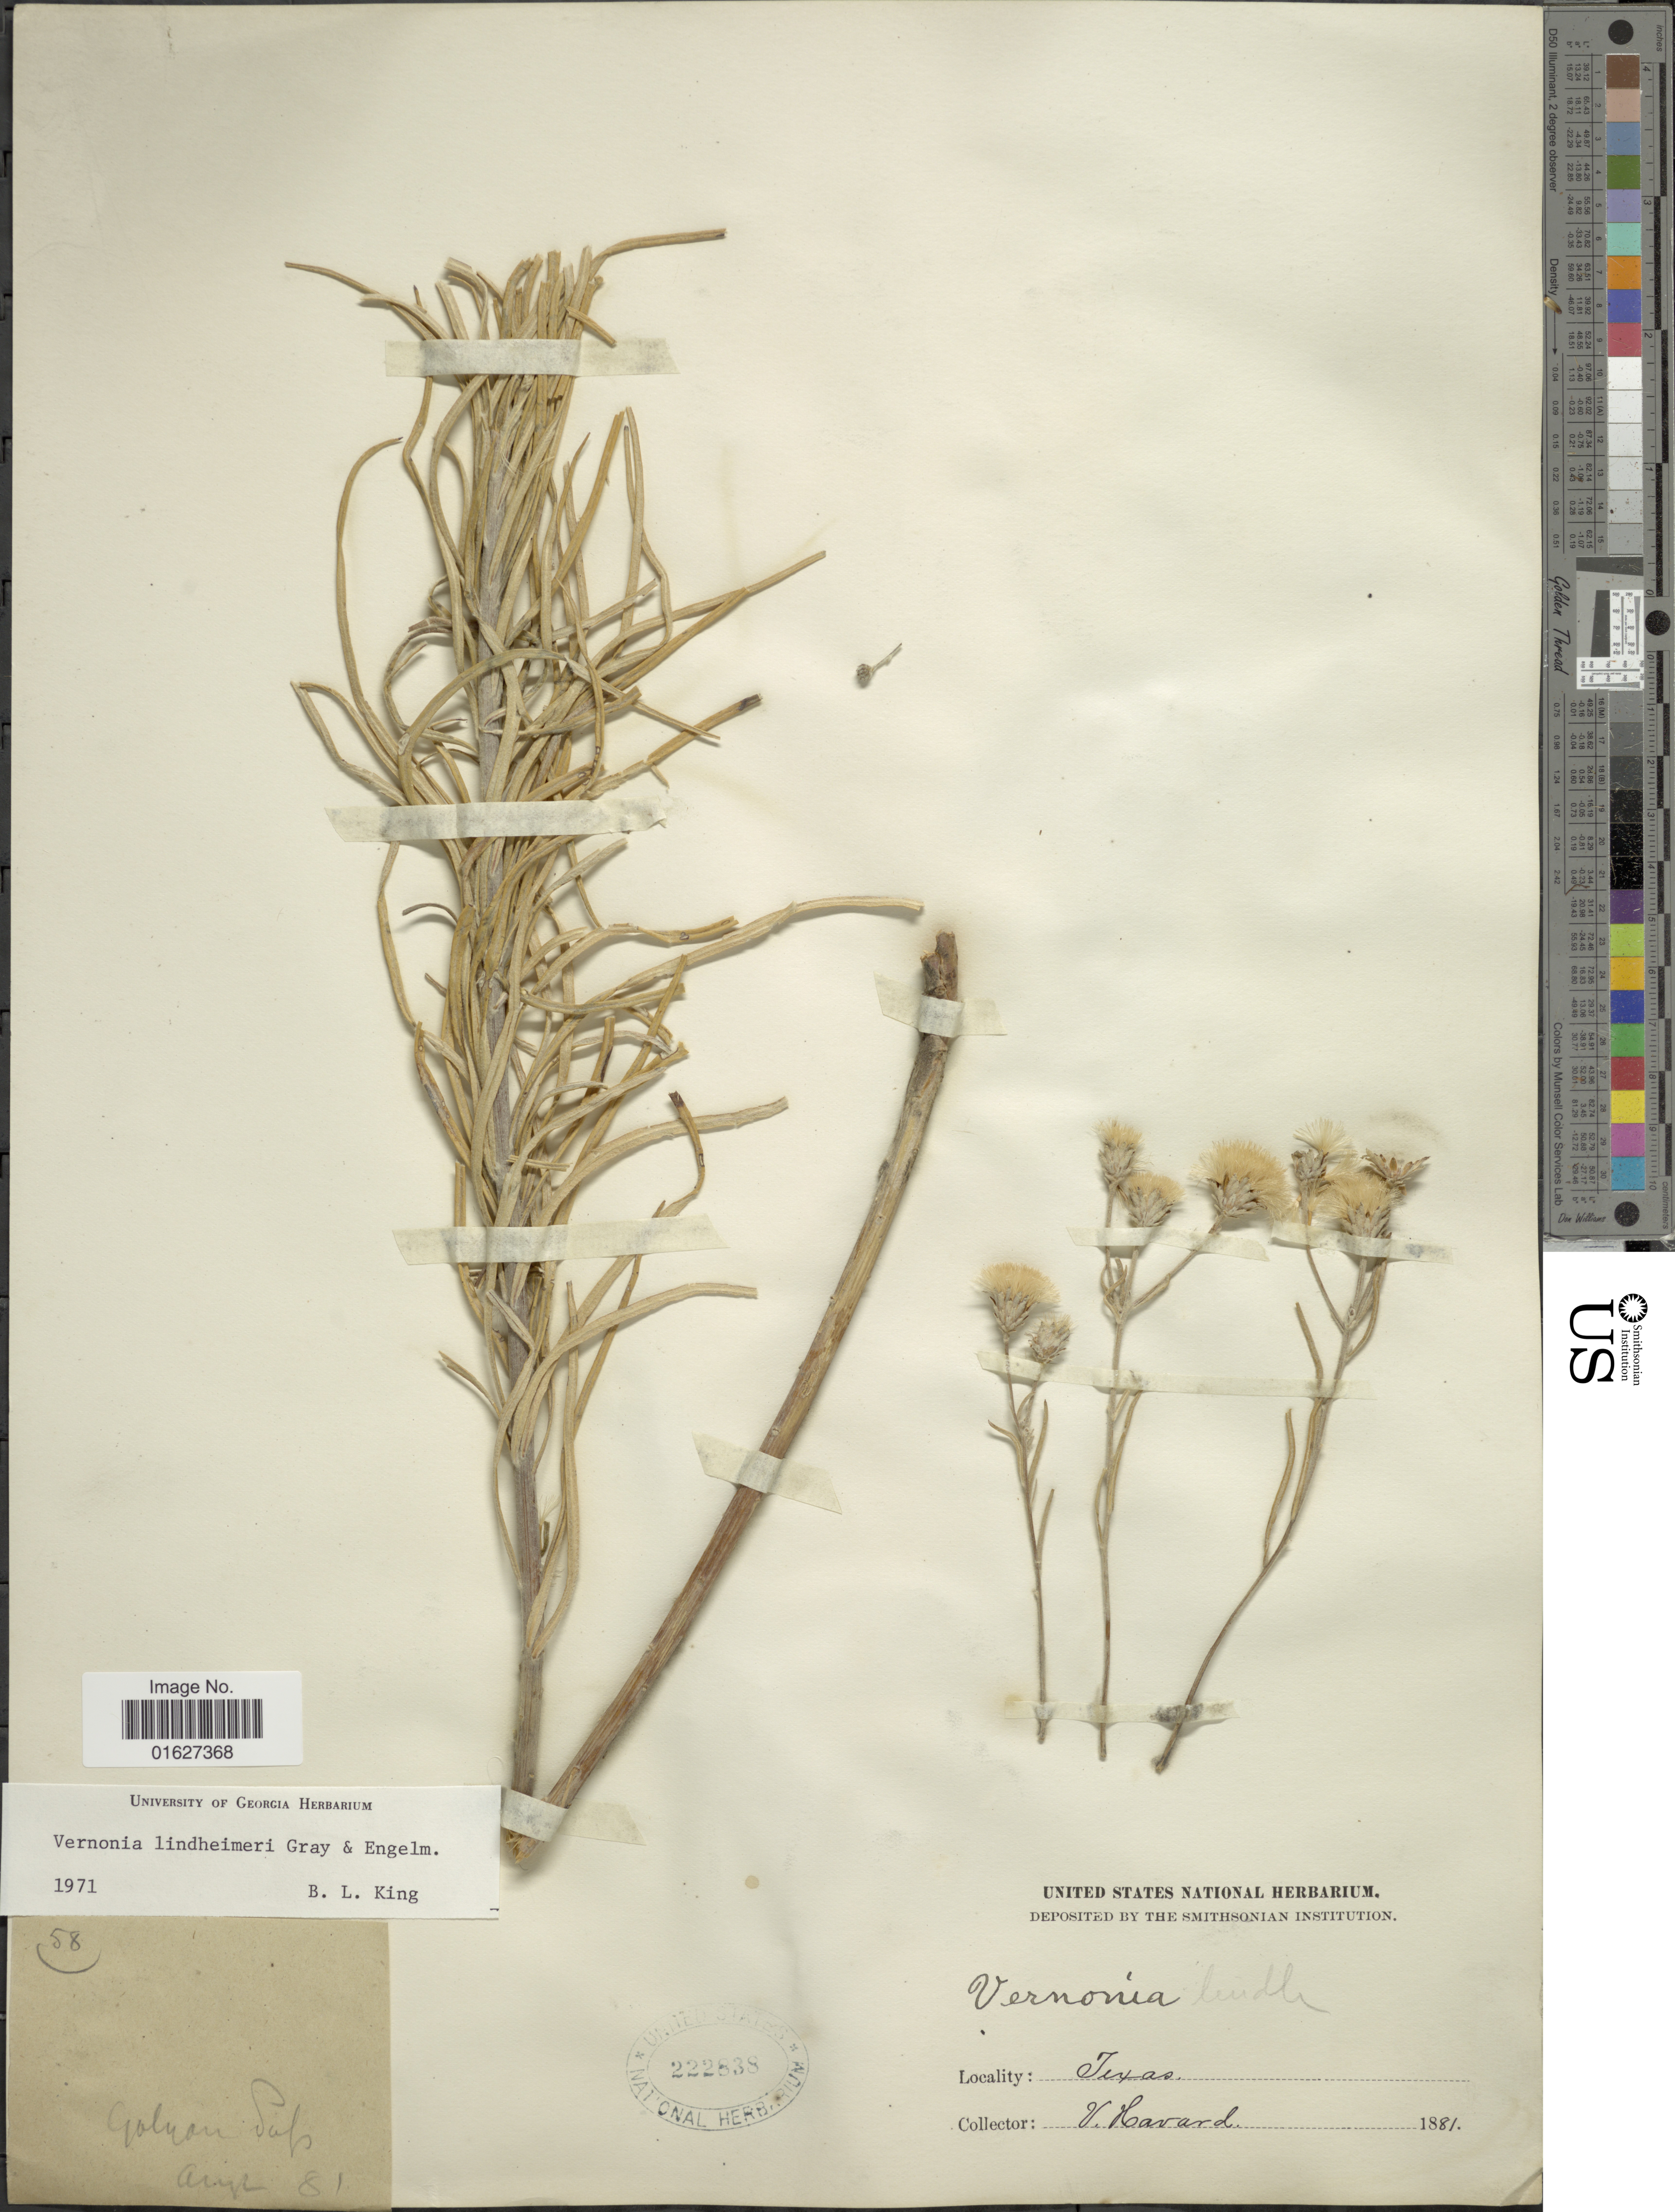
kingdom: Plantae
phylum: Tracheophyta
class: Magnoliopsida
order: Asterales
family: Asteraceae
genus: Vernonia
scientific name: Vernonia lindheimeri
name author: A. Gray & Engelm. in A. Gray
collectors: V. Havard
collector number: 58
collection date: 1881-08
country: United States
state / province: Texas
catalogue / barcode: US 222838